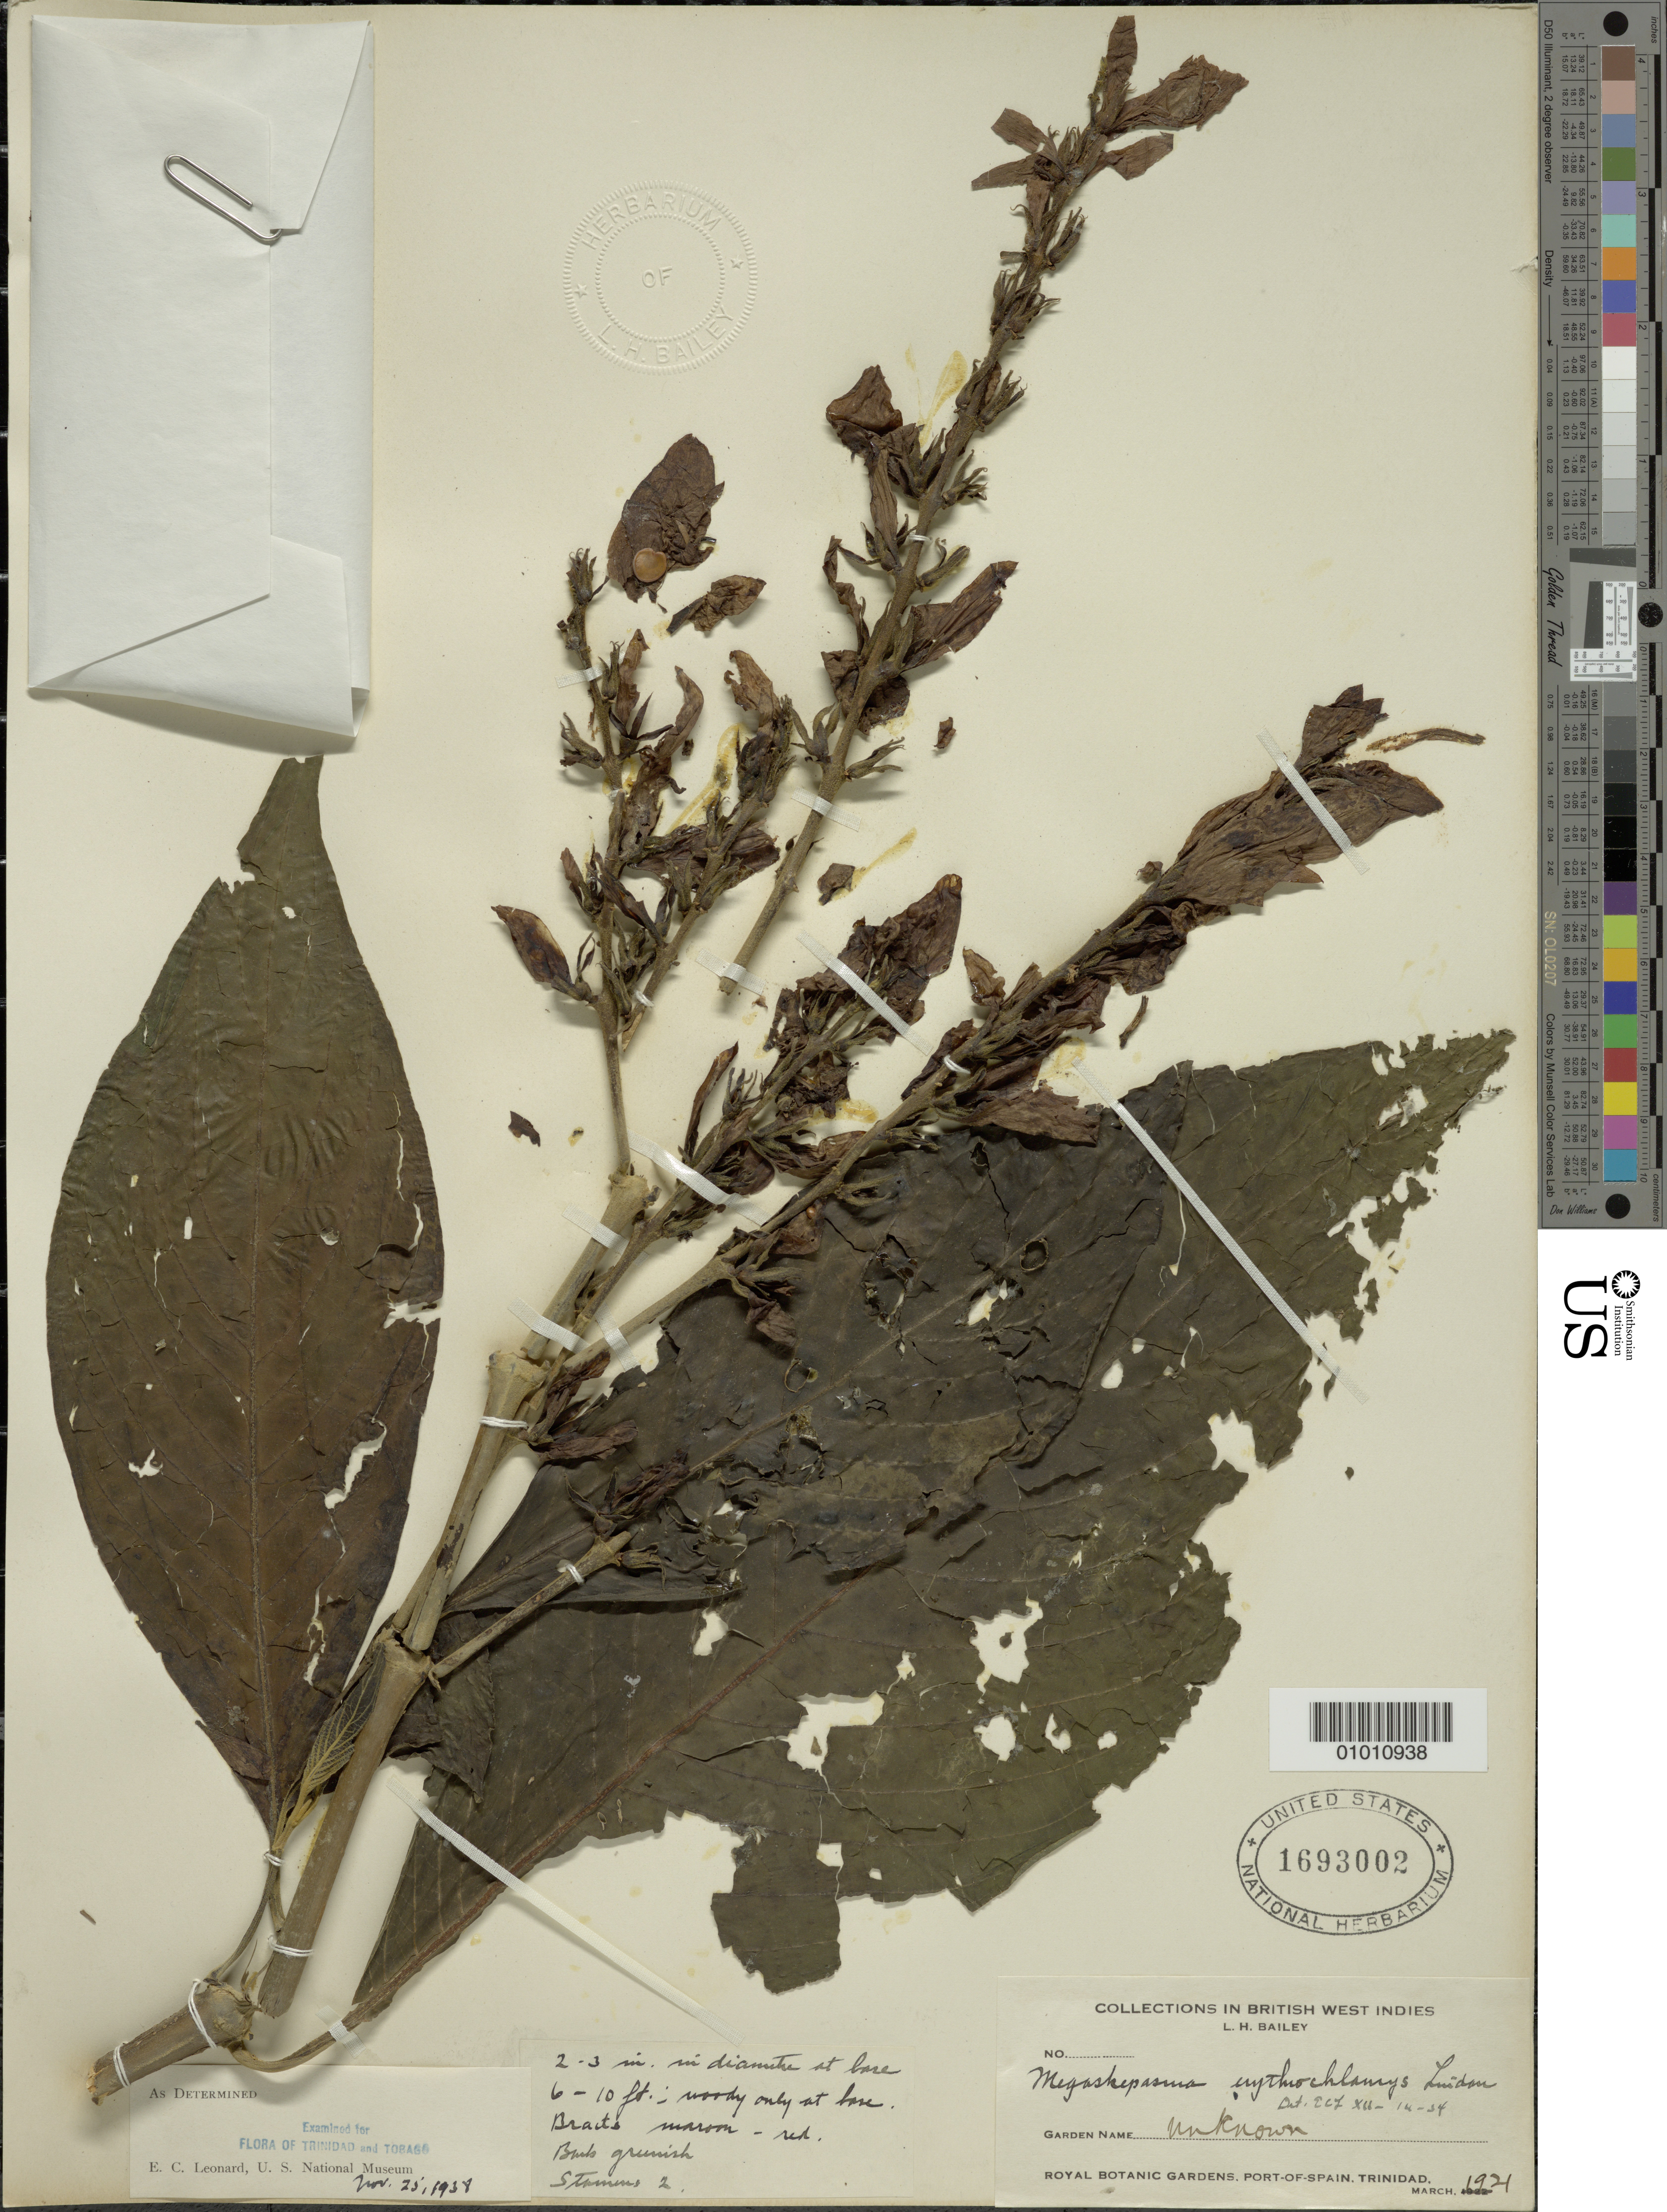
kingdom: Plantae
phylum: Tracheophyta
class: Magnoliopsida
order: Lamiales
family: Acanthaceae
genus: Megaskepasma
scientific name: Megaskepasma erythrochlamys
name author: Lindau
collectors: L. H. Bailey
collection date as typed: Mar 1921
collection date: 1921-03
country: Trinidad and Tobago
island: Trinidad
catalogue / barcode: US 1693002